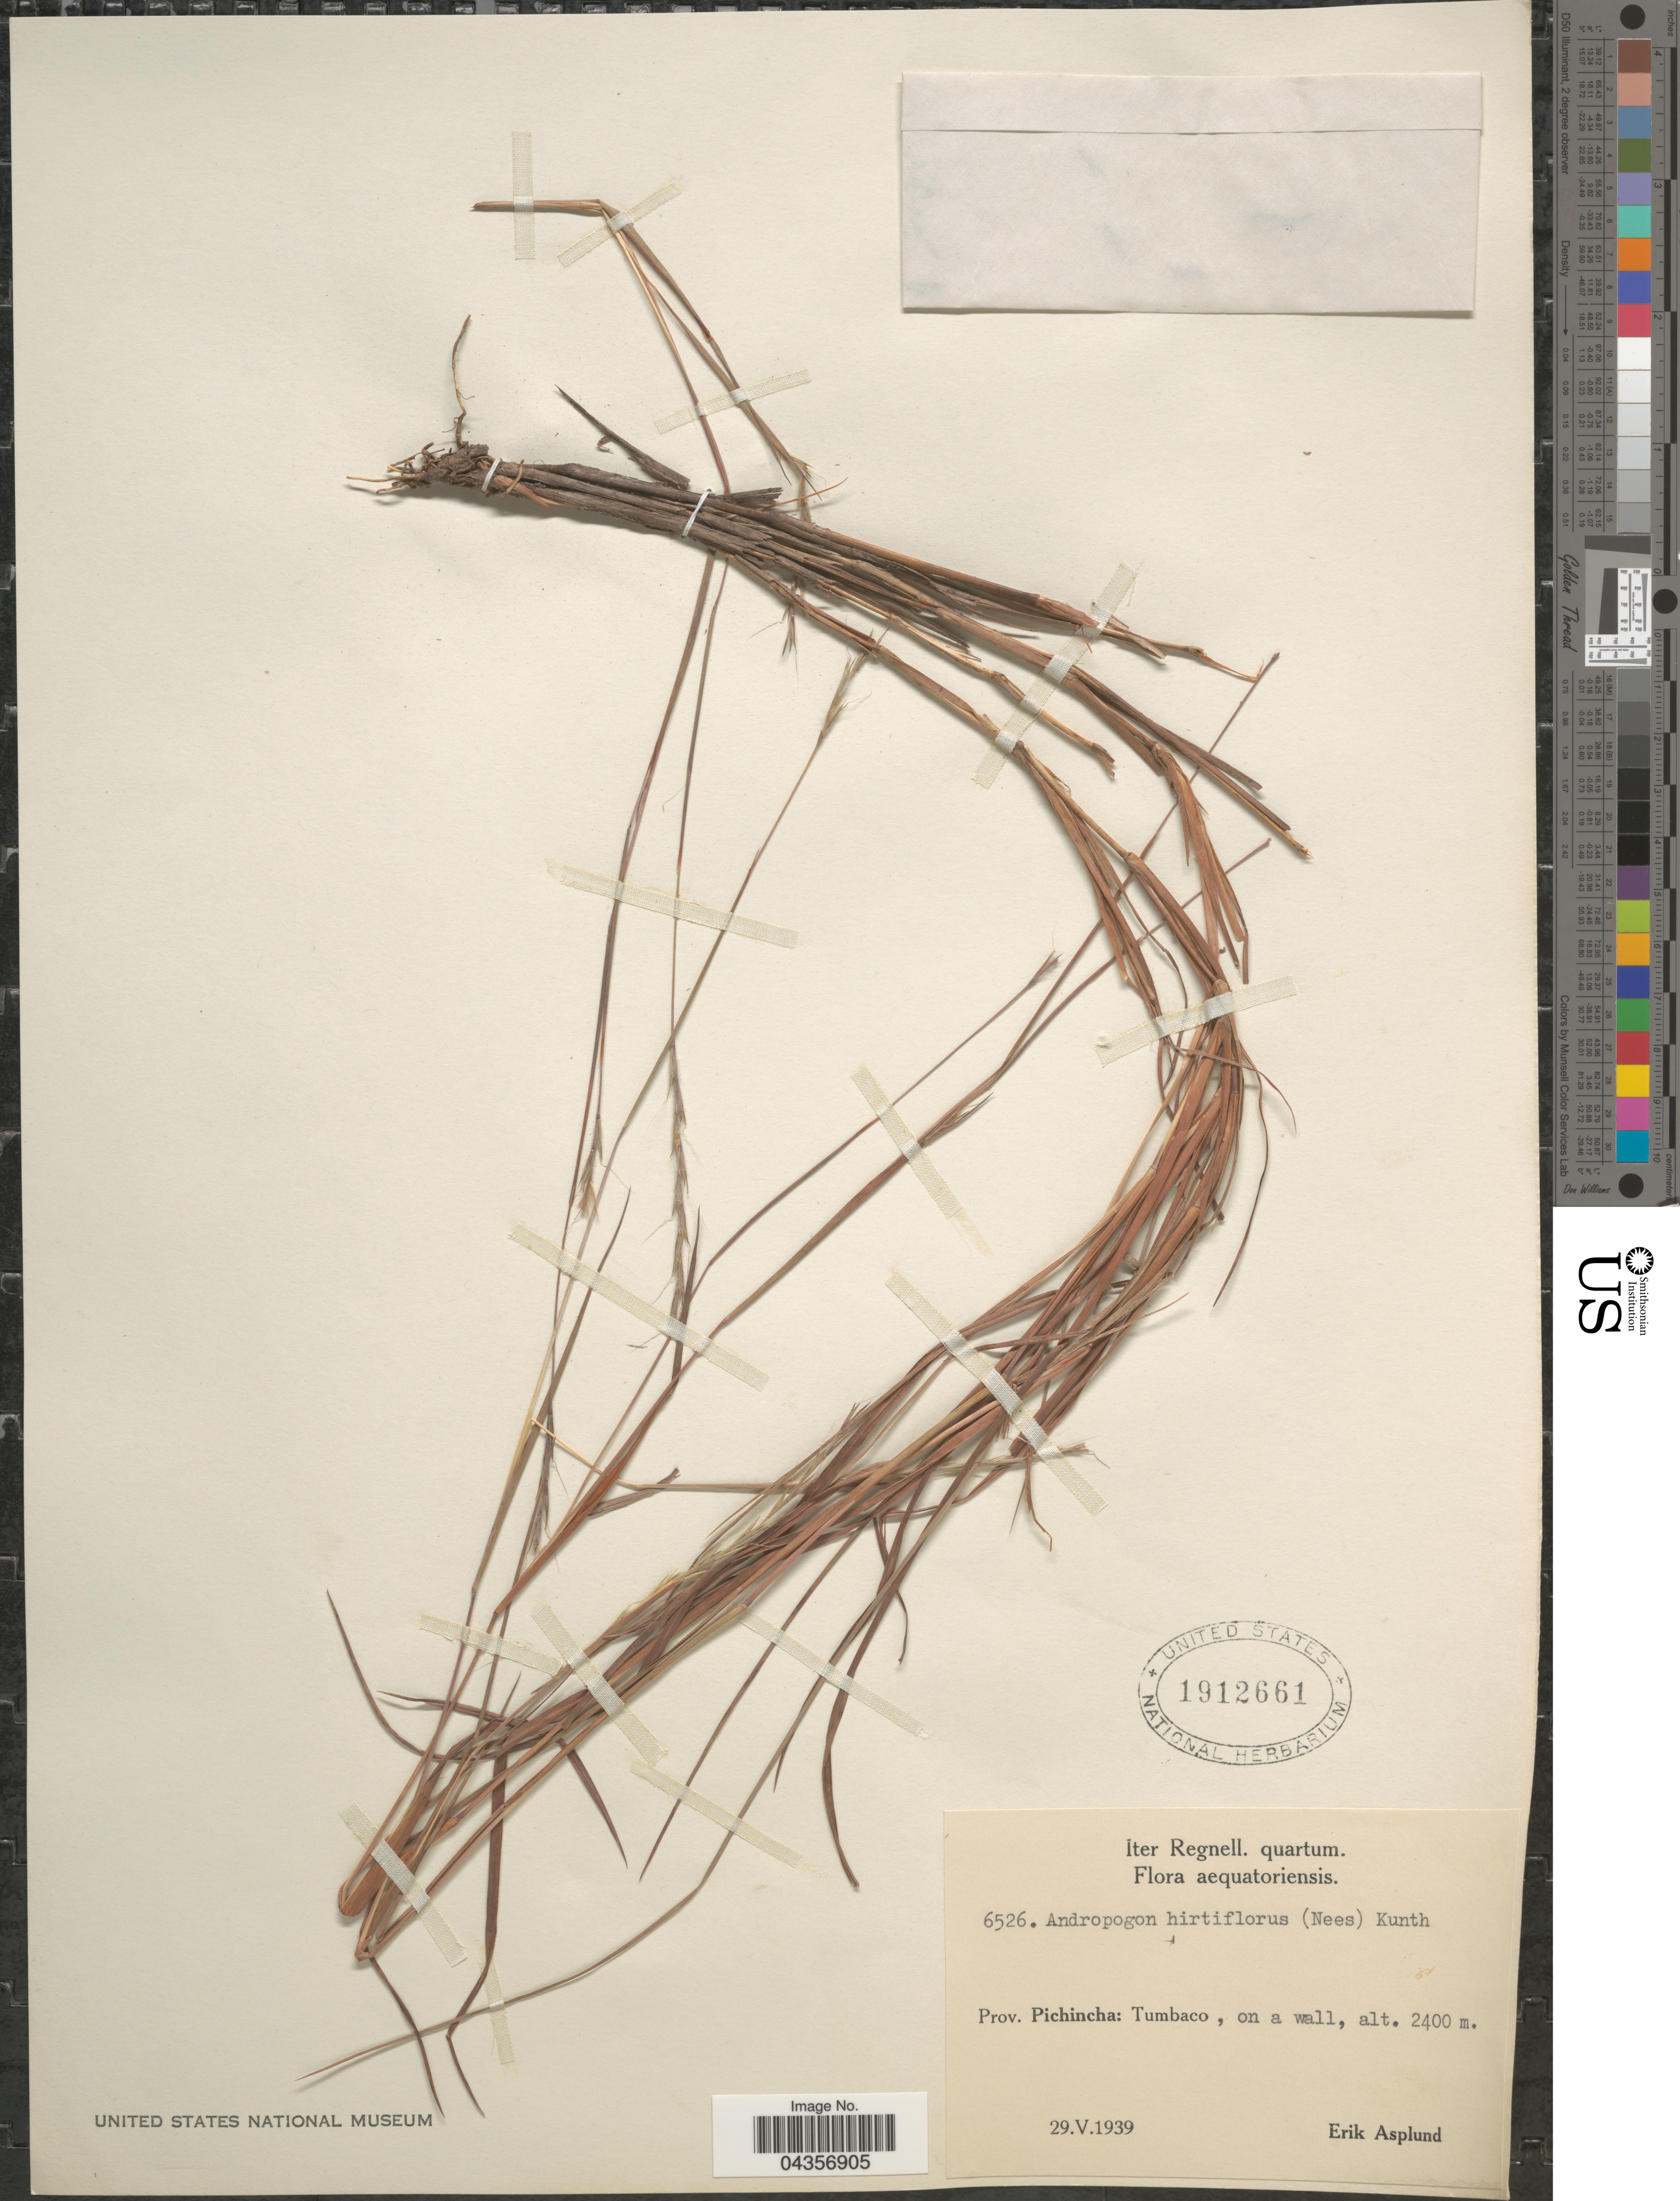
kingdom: Plantae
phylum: Tracheophyta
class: Liliopsida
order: Poales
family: Poaceae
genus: Schizachyrium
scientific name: Schizachyrium sanguineum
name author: (Retz.) Alston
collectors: E. Asplund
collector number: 6526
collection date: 1939-05-29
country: Ecuador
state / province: Pichincha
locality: Iter Regnell. quartum. Tumbaco.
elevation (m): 2400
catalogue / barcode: US 1912661